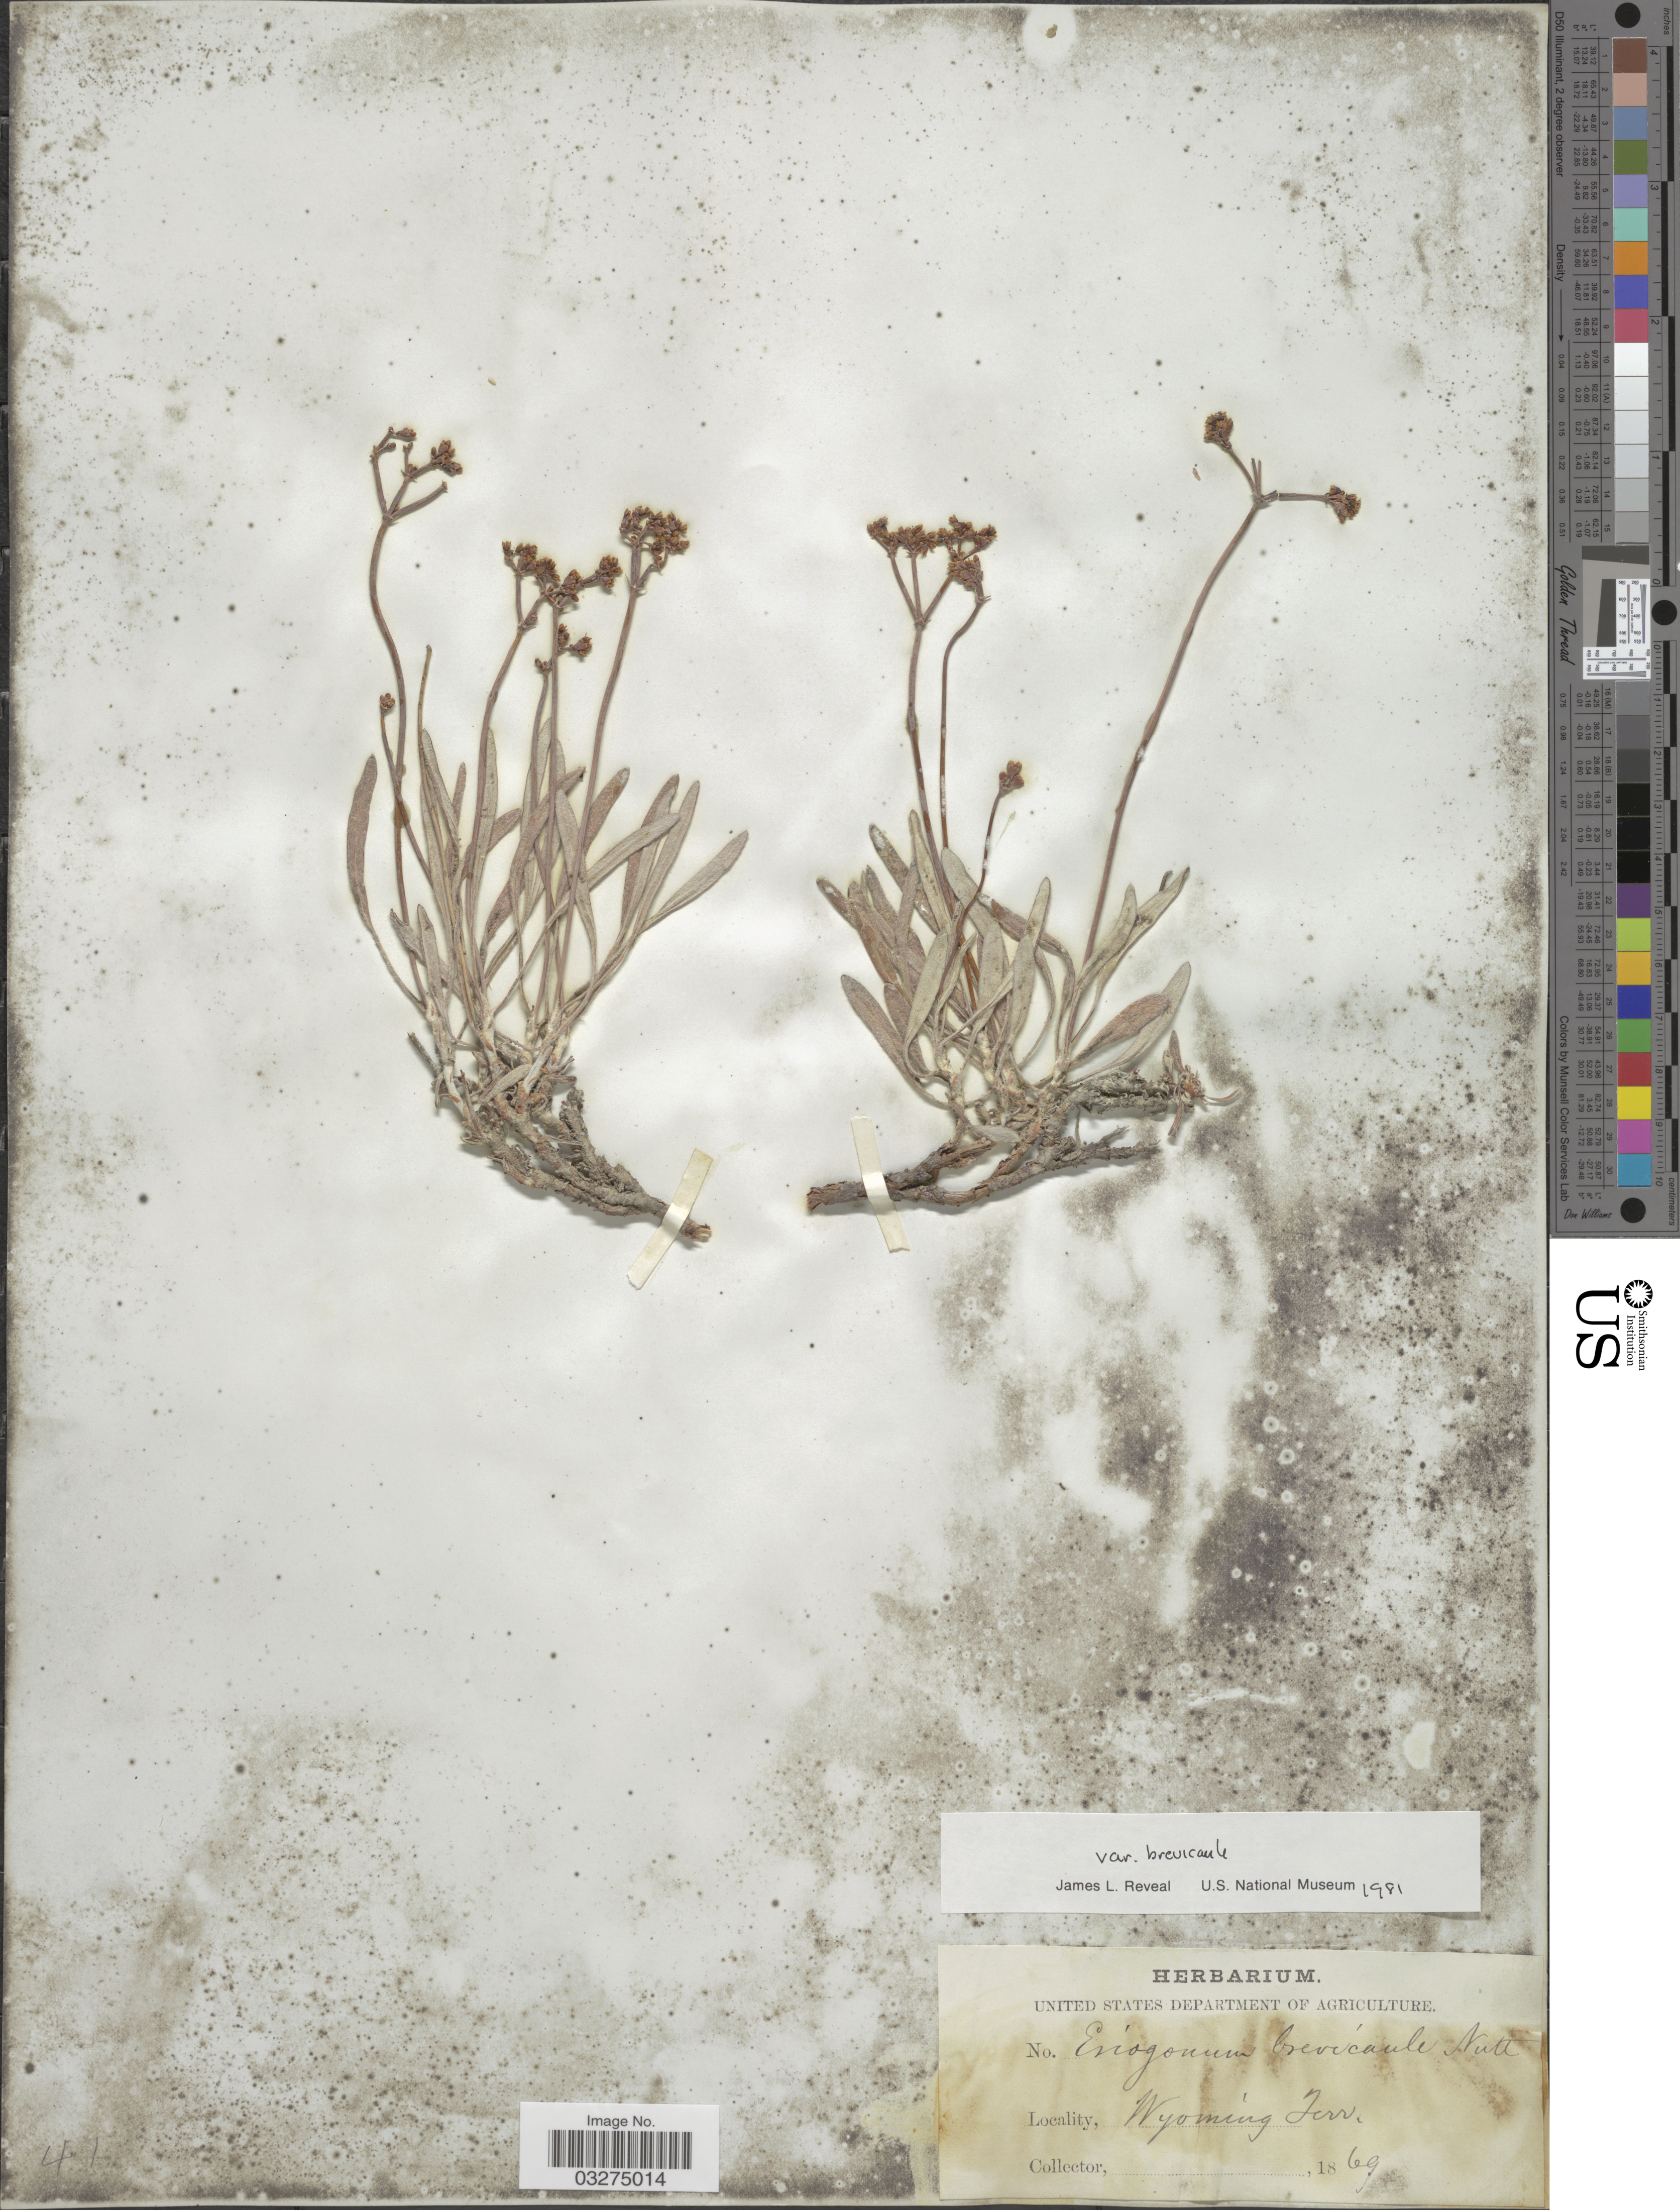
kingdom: Plantae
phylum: Tracheophyta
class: Magnoliopsida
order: Caryophyllales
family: Polygonaceae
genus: Eriogonum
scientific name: Eriogonum brevicaule var. brevicaule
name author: Nutt.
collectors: Facchini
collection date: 1869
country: United States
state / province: Wyoming